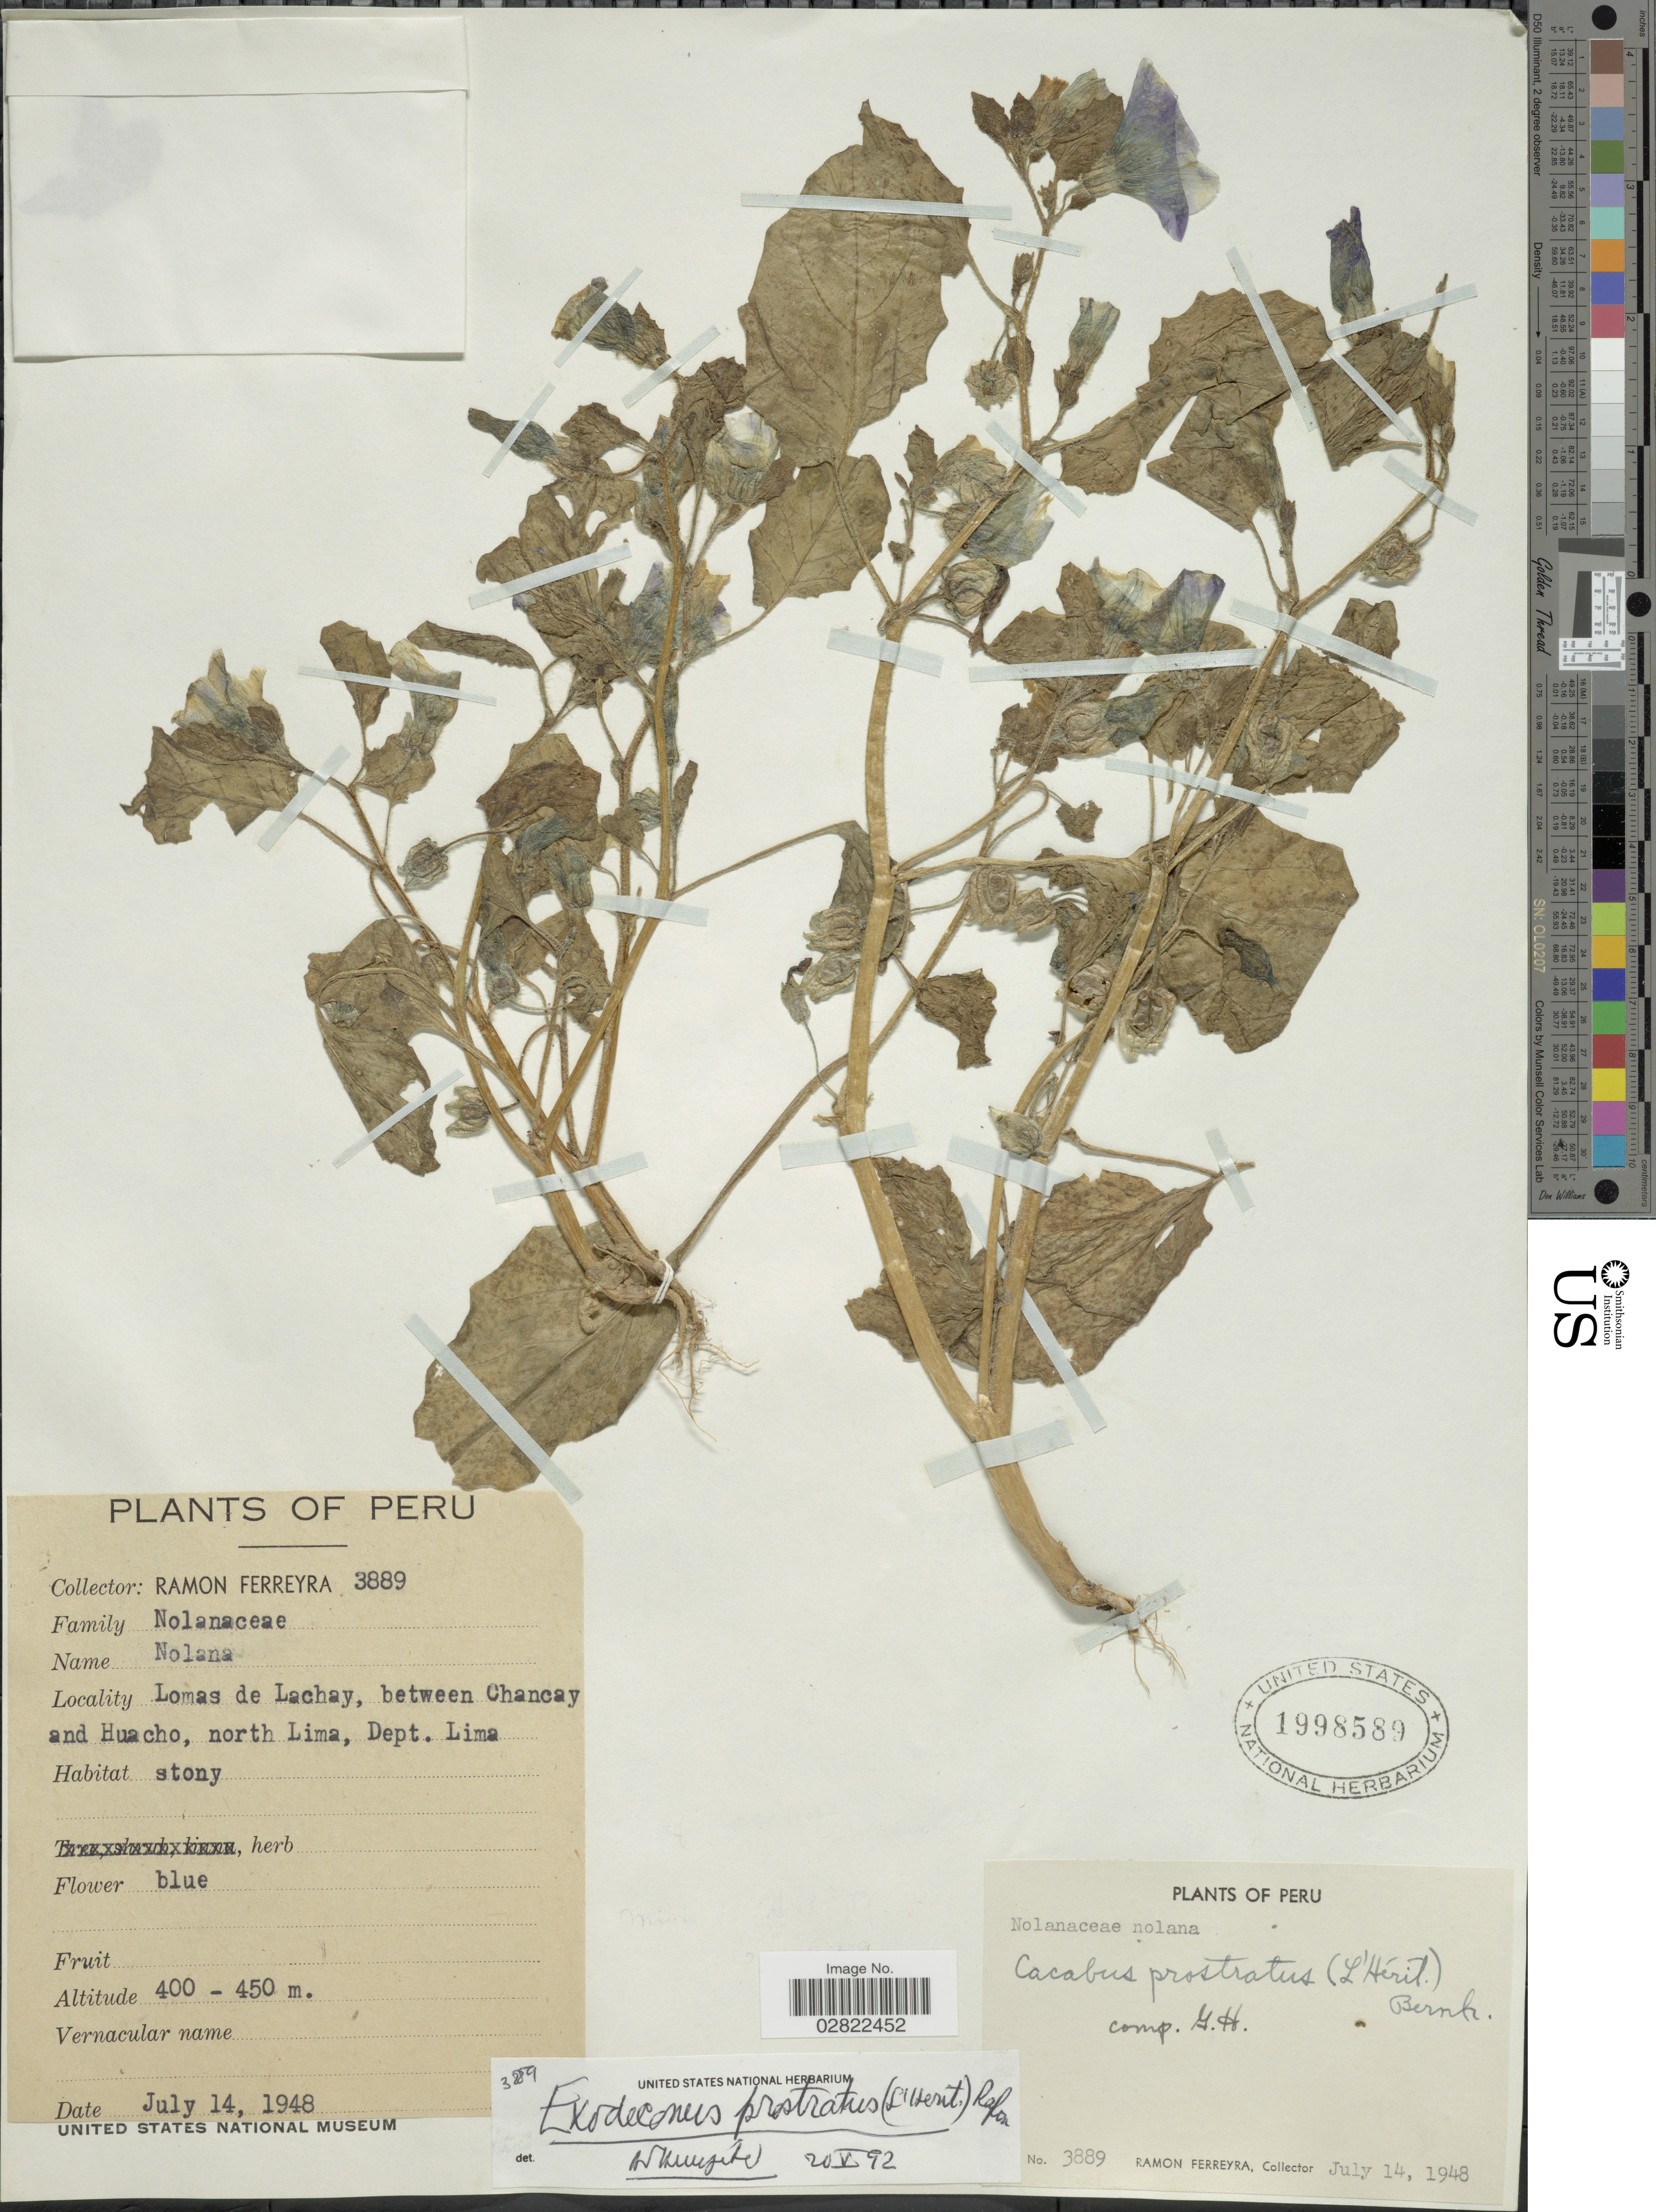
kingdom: Plantae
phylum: Tracheophyta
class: Magnoliopsida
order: Solanales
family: Solanaceae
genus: Exodeconus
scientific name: Exodeconus prostratus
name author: (L'Hér.) Raf.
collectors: R. A. Ferreyra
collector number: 3889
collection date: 1948-07-14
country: Peru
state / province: Lima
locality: Lomas de Lachay, between Chancay and Huacho, north Lima, Dept. Lima.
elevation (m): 400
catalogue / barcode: US 1998589